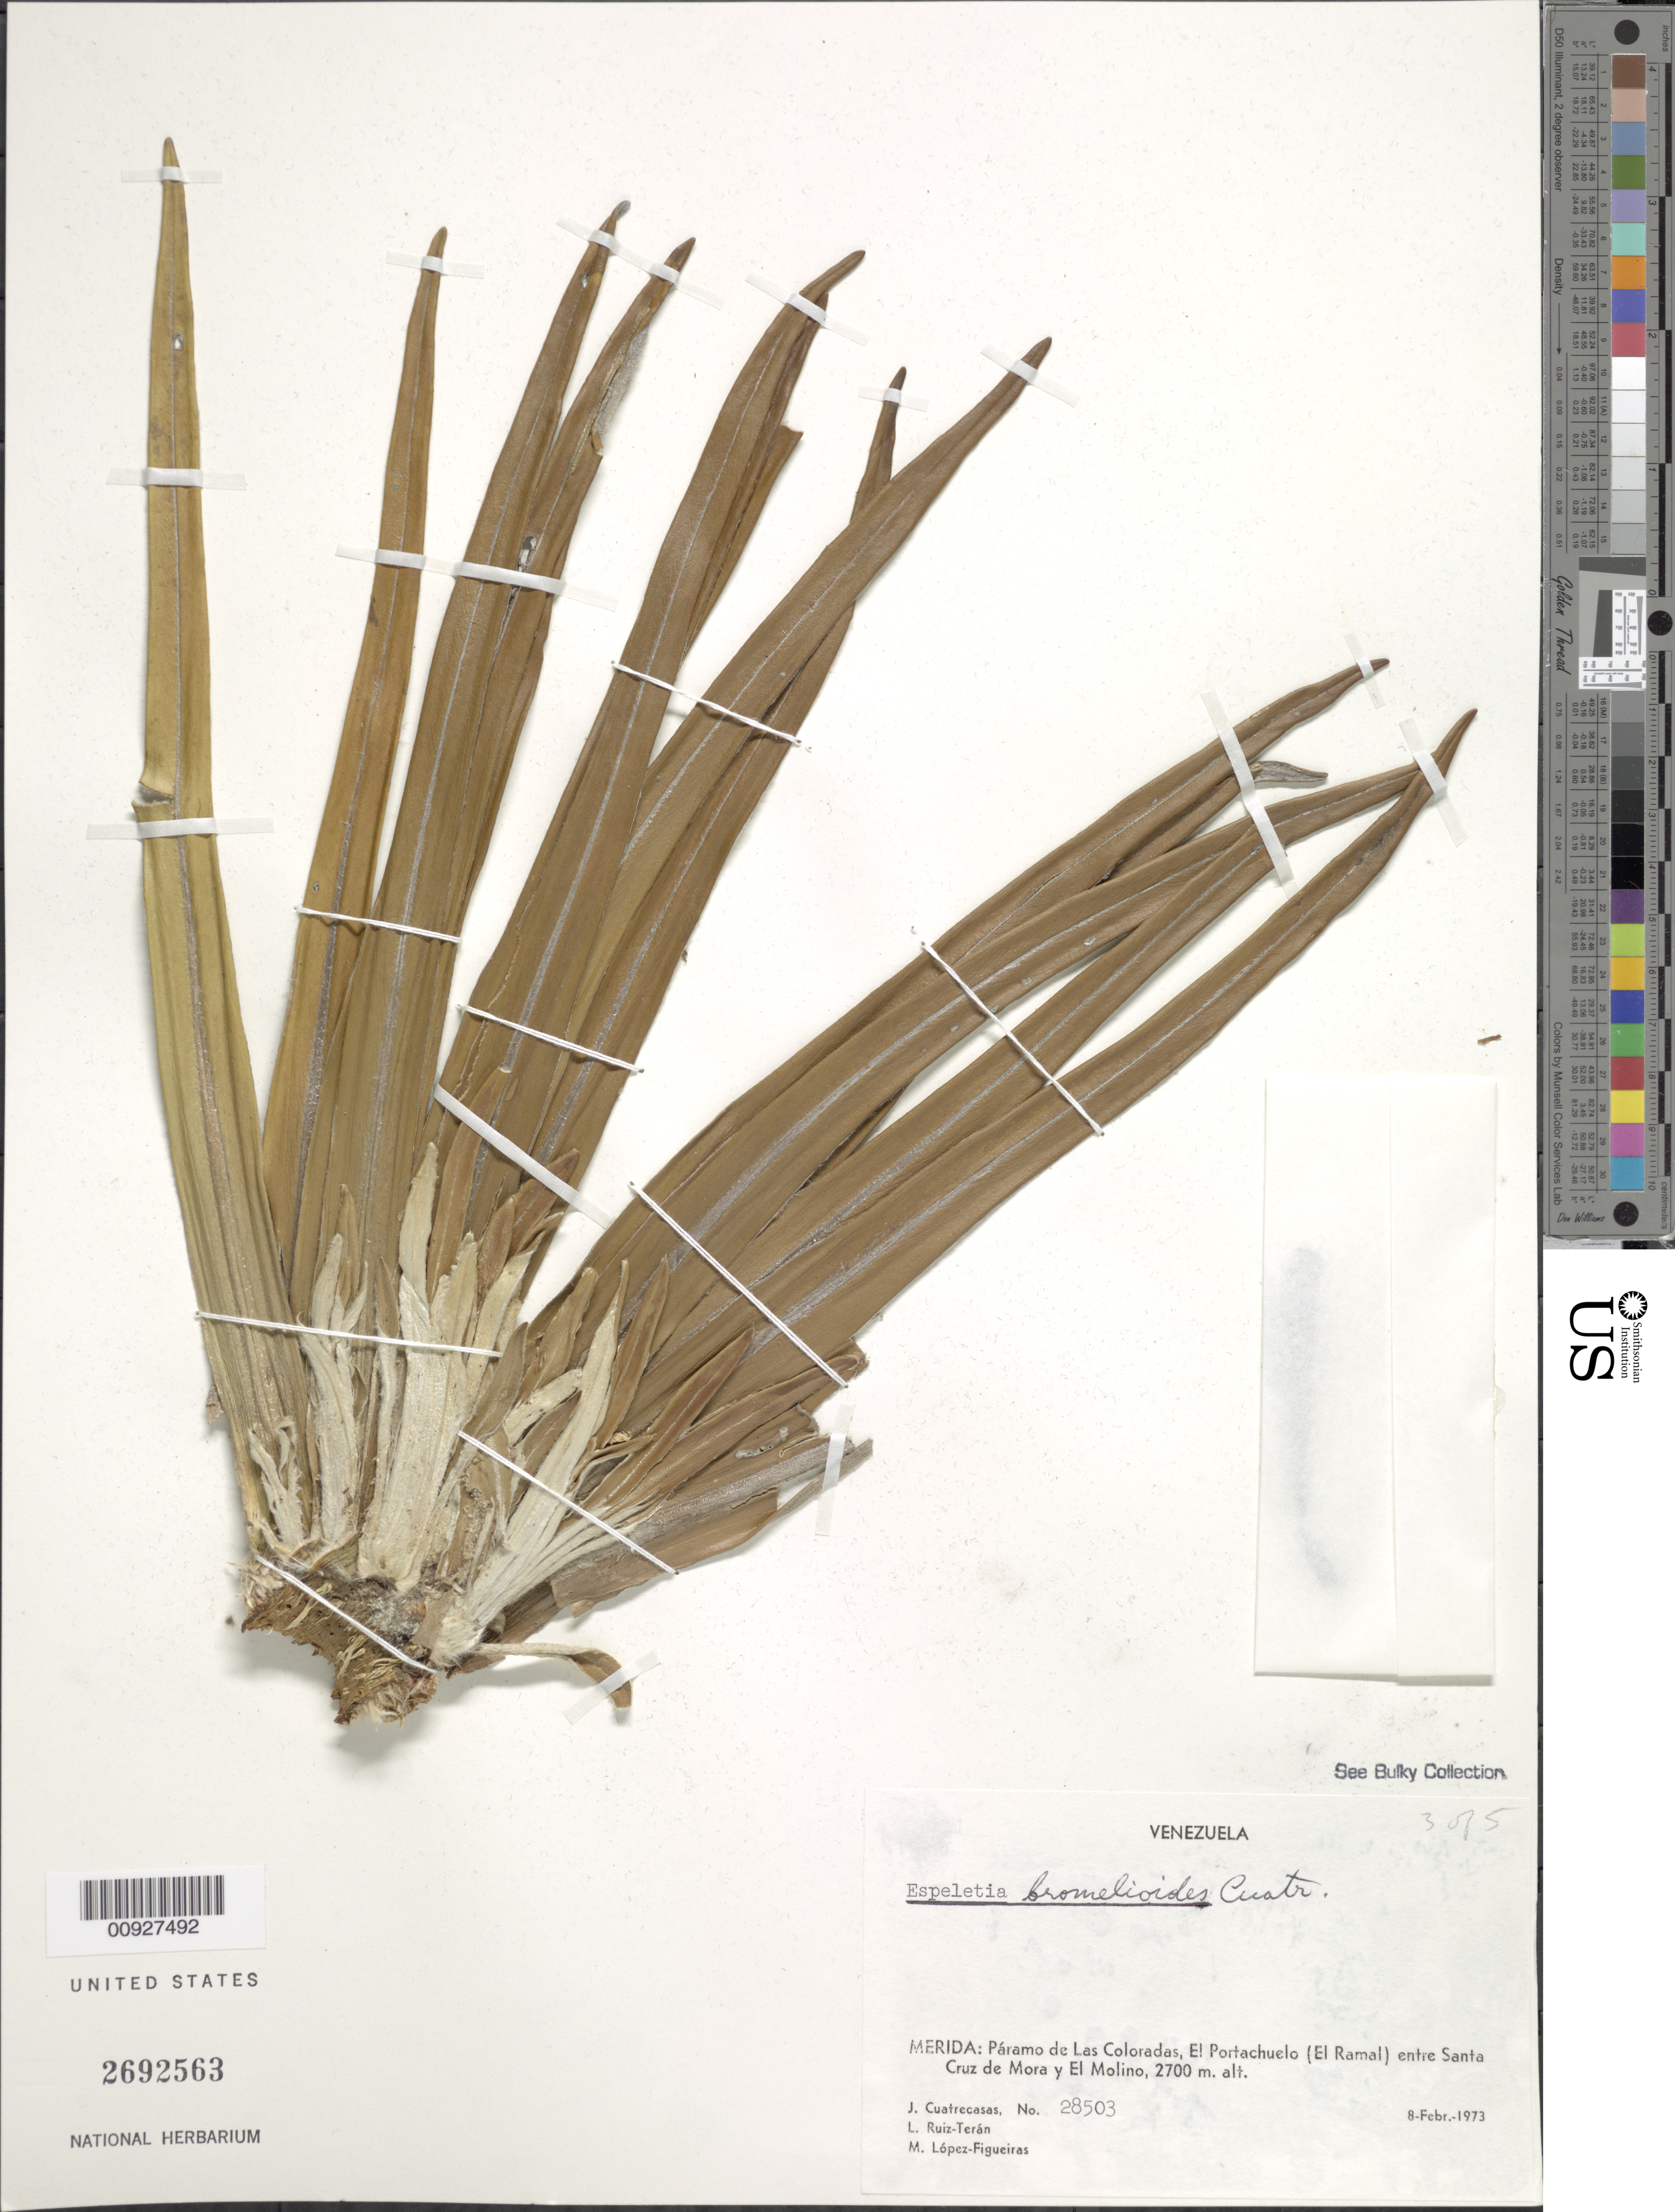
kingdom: Plantae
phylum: Tracheophyta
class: Magnoliopsida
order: Asterales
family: Asteraceae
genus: Ruilopezia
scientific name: Ruilopezia bromelioides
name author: (Cuatrec.) Cuatrec.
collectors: J. Cuatrecasas, L. E. Ruíz-Terán & M. López Figueiras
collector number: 28503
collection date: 1973-02-08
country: Venezuela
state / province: Mérida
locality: Paramo de Las Coloradas, El Portachuelo (El Ramal) entre Santa Cruz de Mora y El Molino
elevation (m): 2700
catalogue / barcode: US 2692563